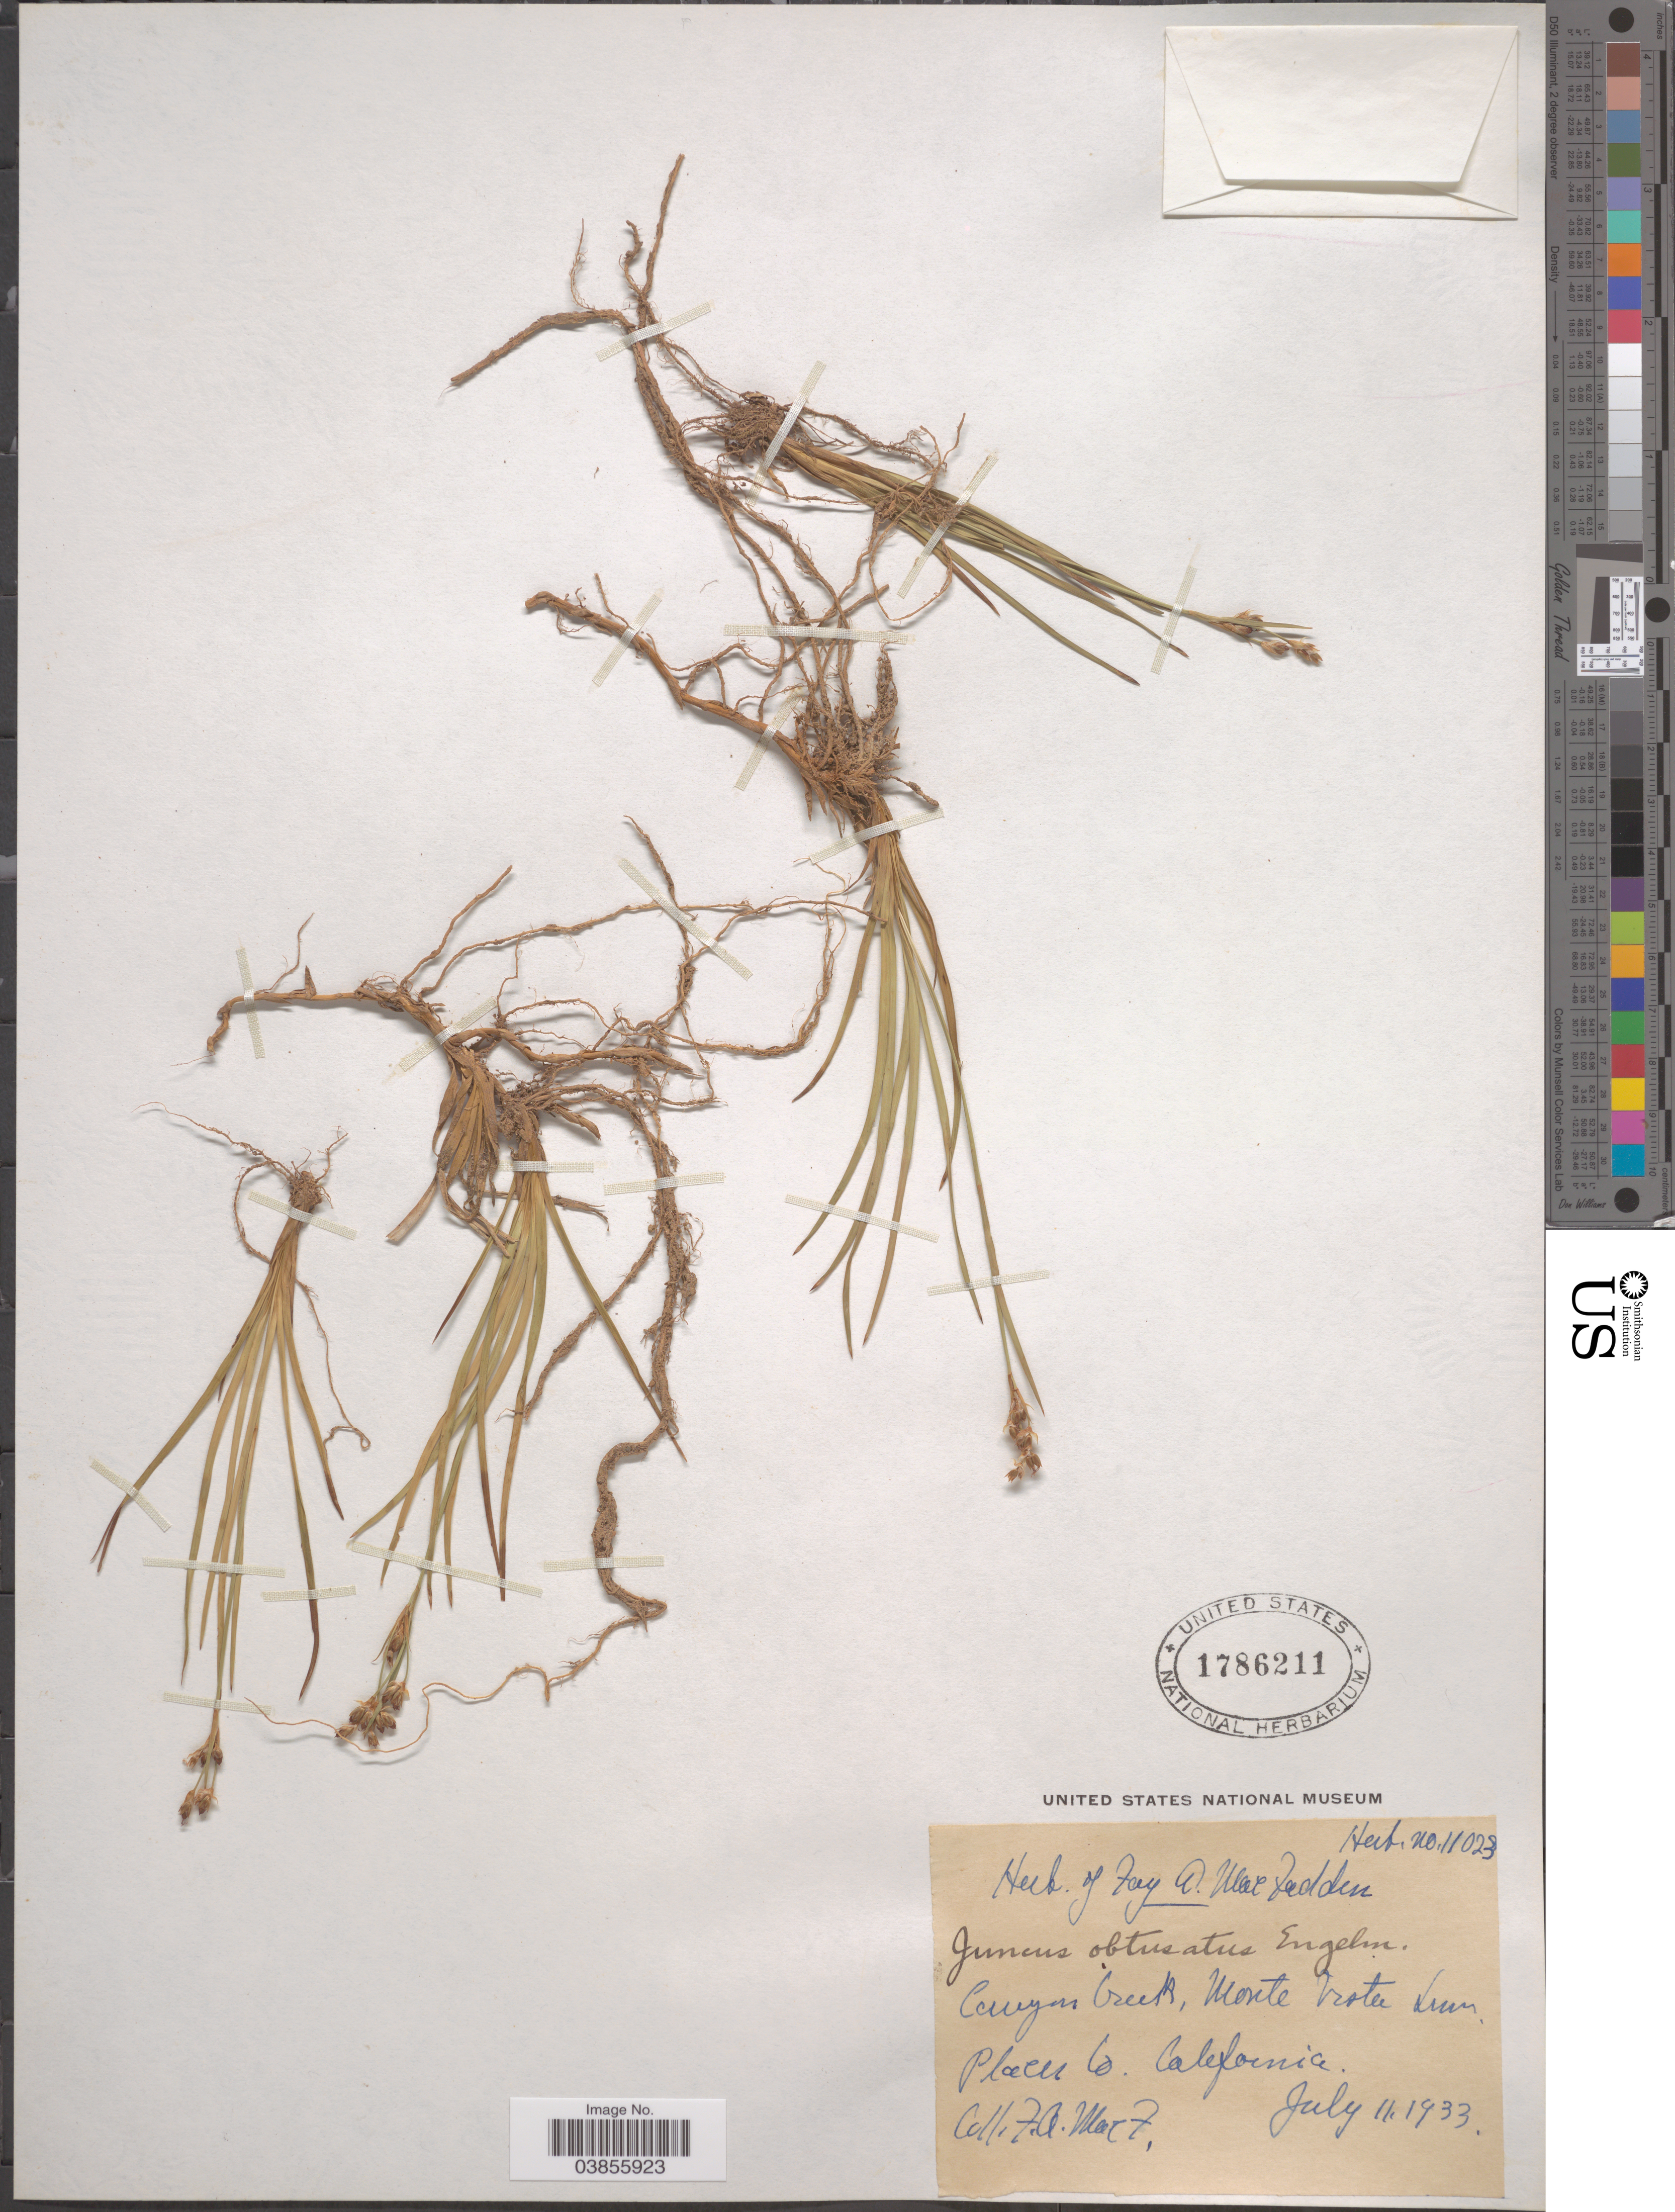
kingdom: Plantae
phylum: Tracheophyta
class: Liliopsida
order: Poales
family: Juncaceae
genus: Juncus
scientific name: Juncus obtusatus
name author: Kit. ex Schult.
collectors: F. MacFadden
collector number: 11023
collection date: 1933-07-11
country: United States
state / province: California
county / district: Placer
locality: Canyon Creek, Monte Vista Lwn. Placer Co.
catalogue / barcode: US 1786211